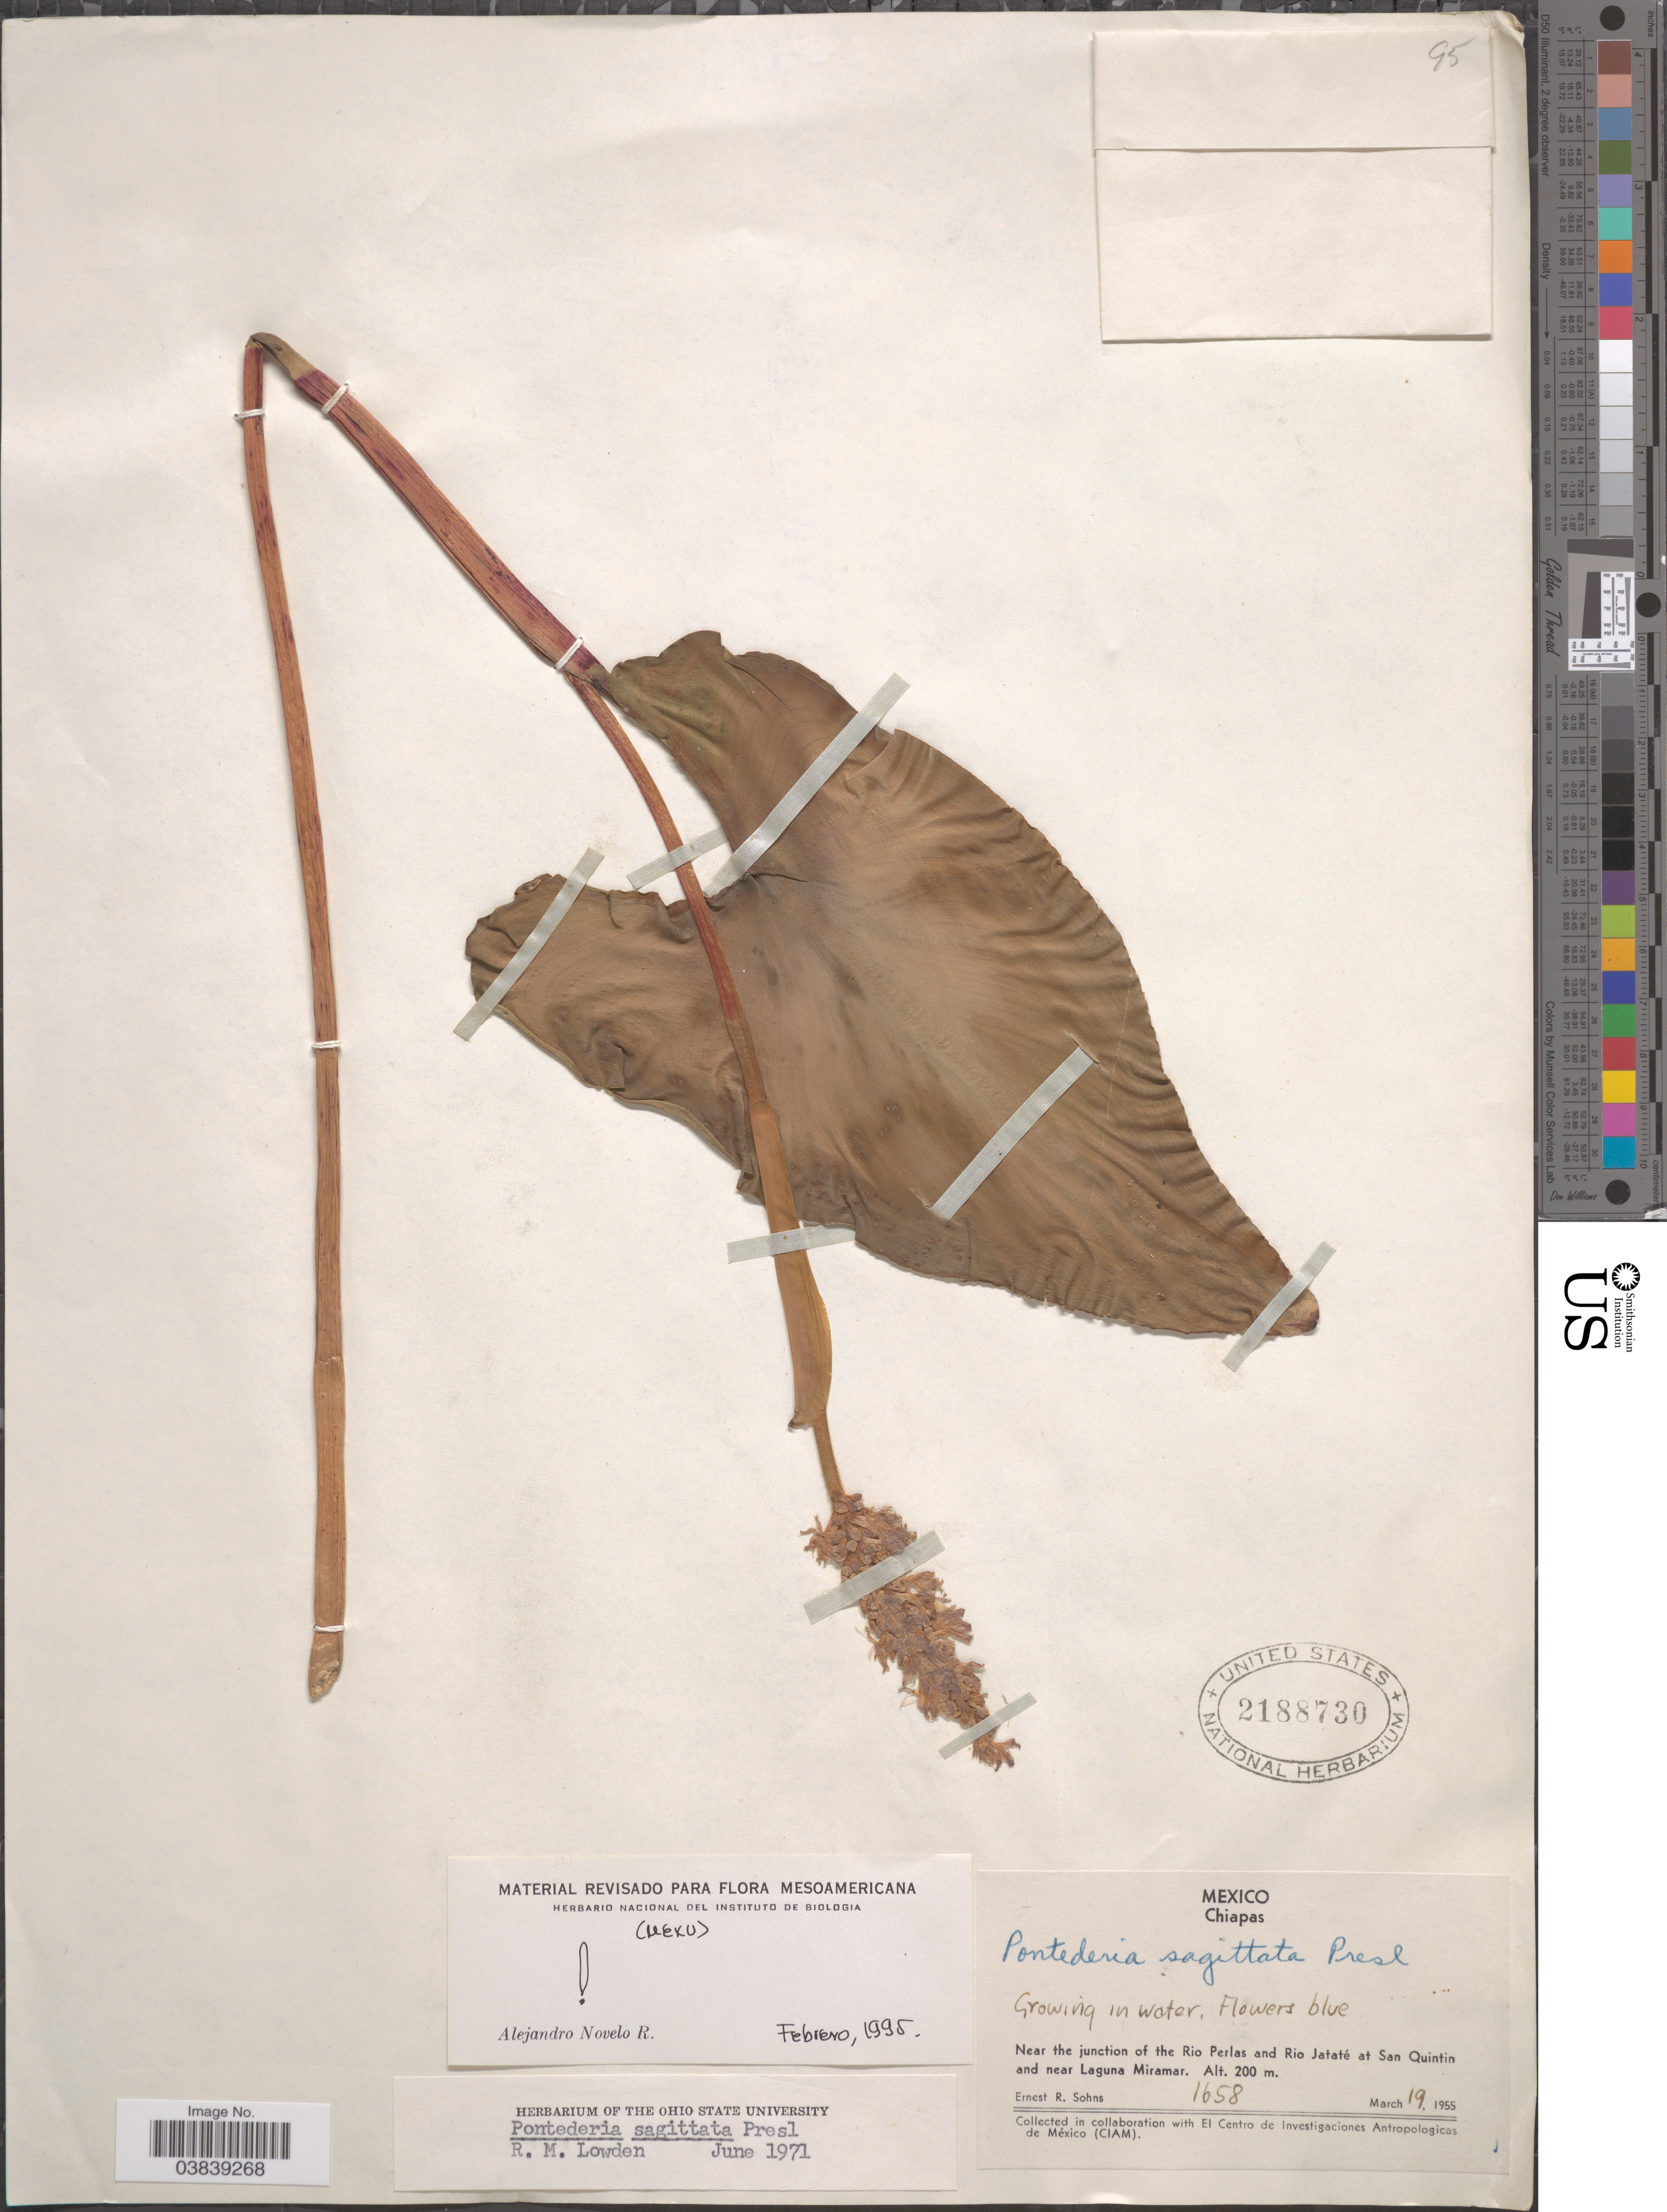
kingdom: Plantae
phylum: Tracheophyta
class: Liliopsida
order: Commelinales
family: Pontederiaceae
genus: Pontederia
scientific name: Pontederia sagittata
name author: C. Presl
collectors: E. R. Sohns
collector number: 1658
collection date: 1955-03-19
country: Mexico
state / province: Chiapas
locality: Near the junction of the Rio Perlas and Rio Jataté at San Quintin and near Laguna Miramar.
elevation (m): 200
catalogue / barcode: US 2188730